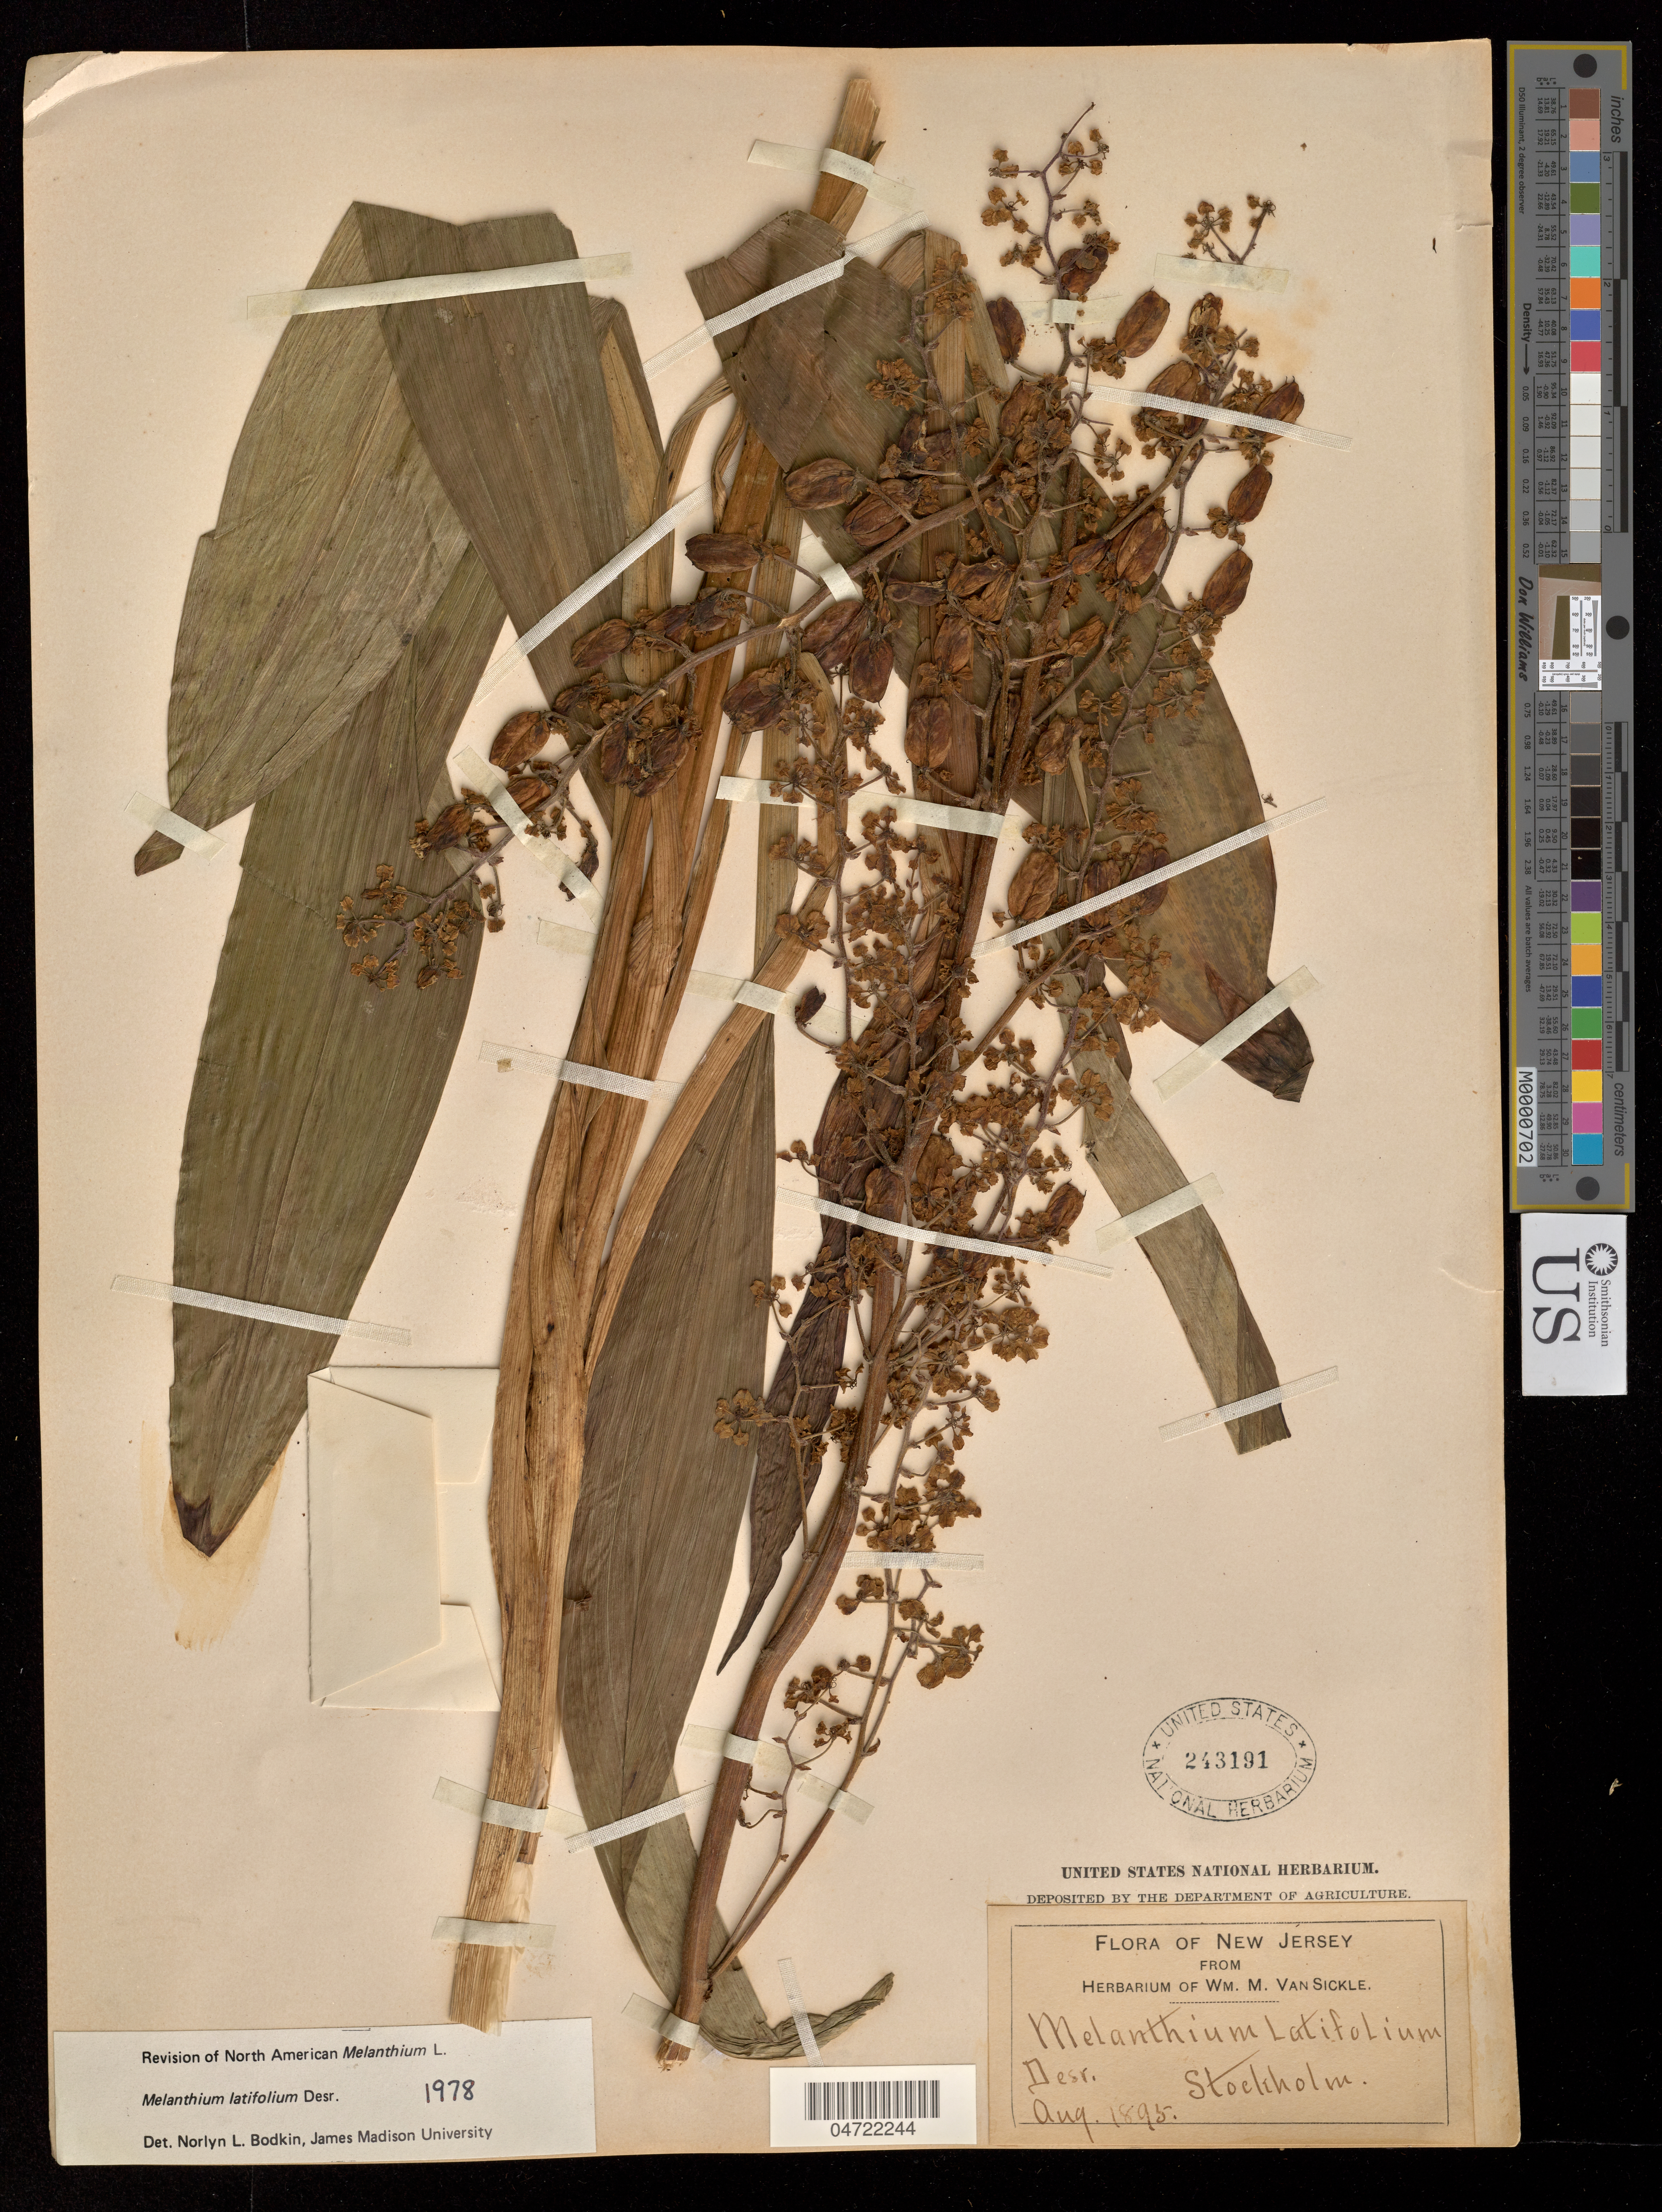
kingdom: Plantae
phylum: Tracheophyta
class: Liliopsida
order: Liliales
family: Melanthiaceae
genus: Melanthium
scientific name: Melanthium latifolium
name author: Desr.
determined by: Bodkin, N. L.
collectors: ex herb. Wm. M. Van Sickle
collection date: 1895-08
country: United States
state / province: New Jersey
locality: Stockholm.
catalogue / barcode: US 243191